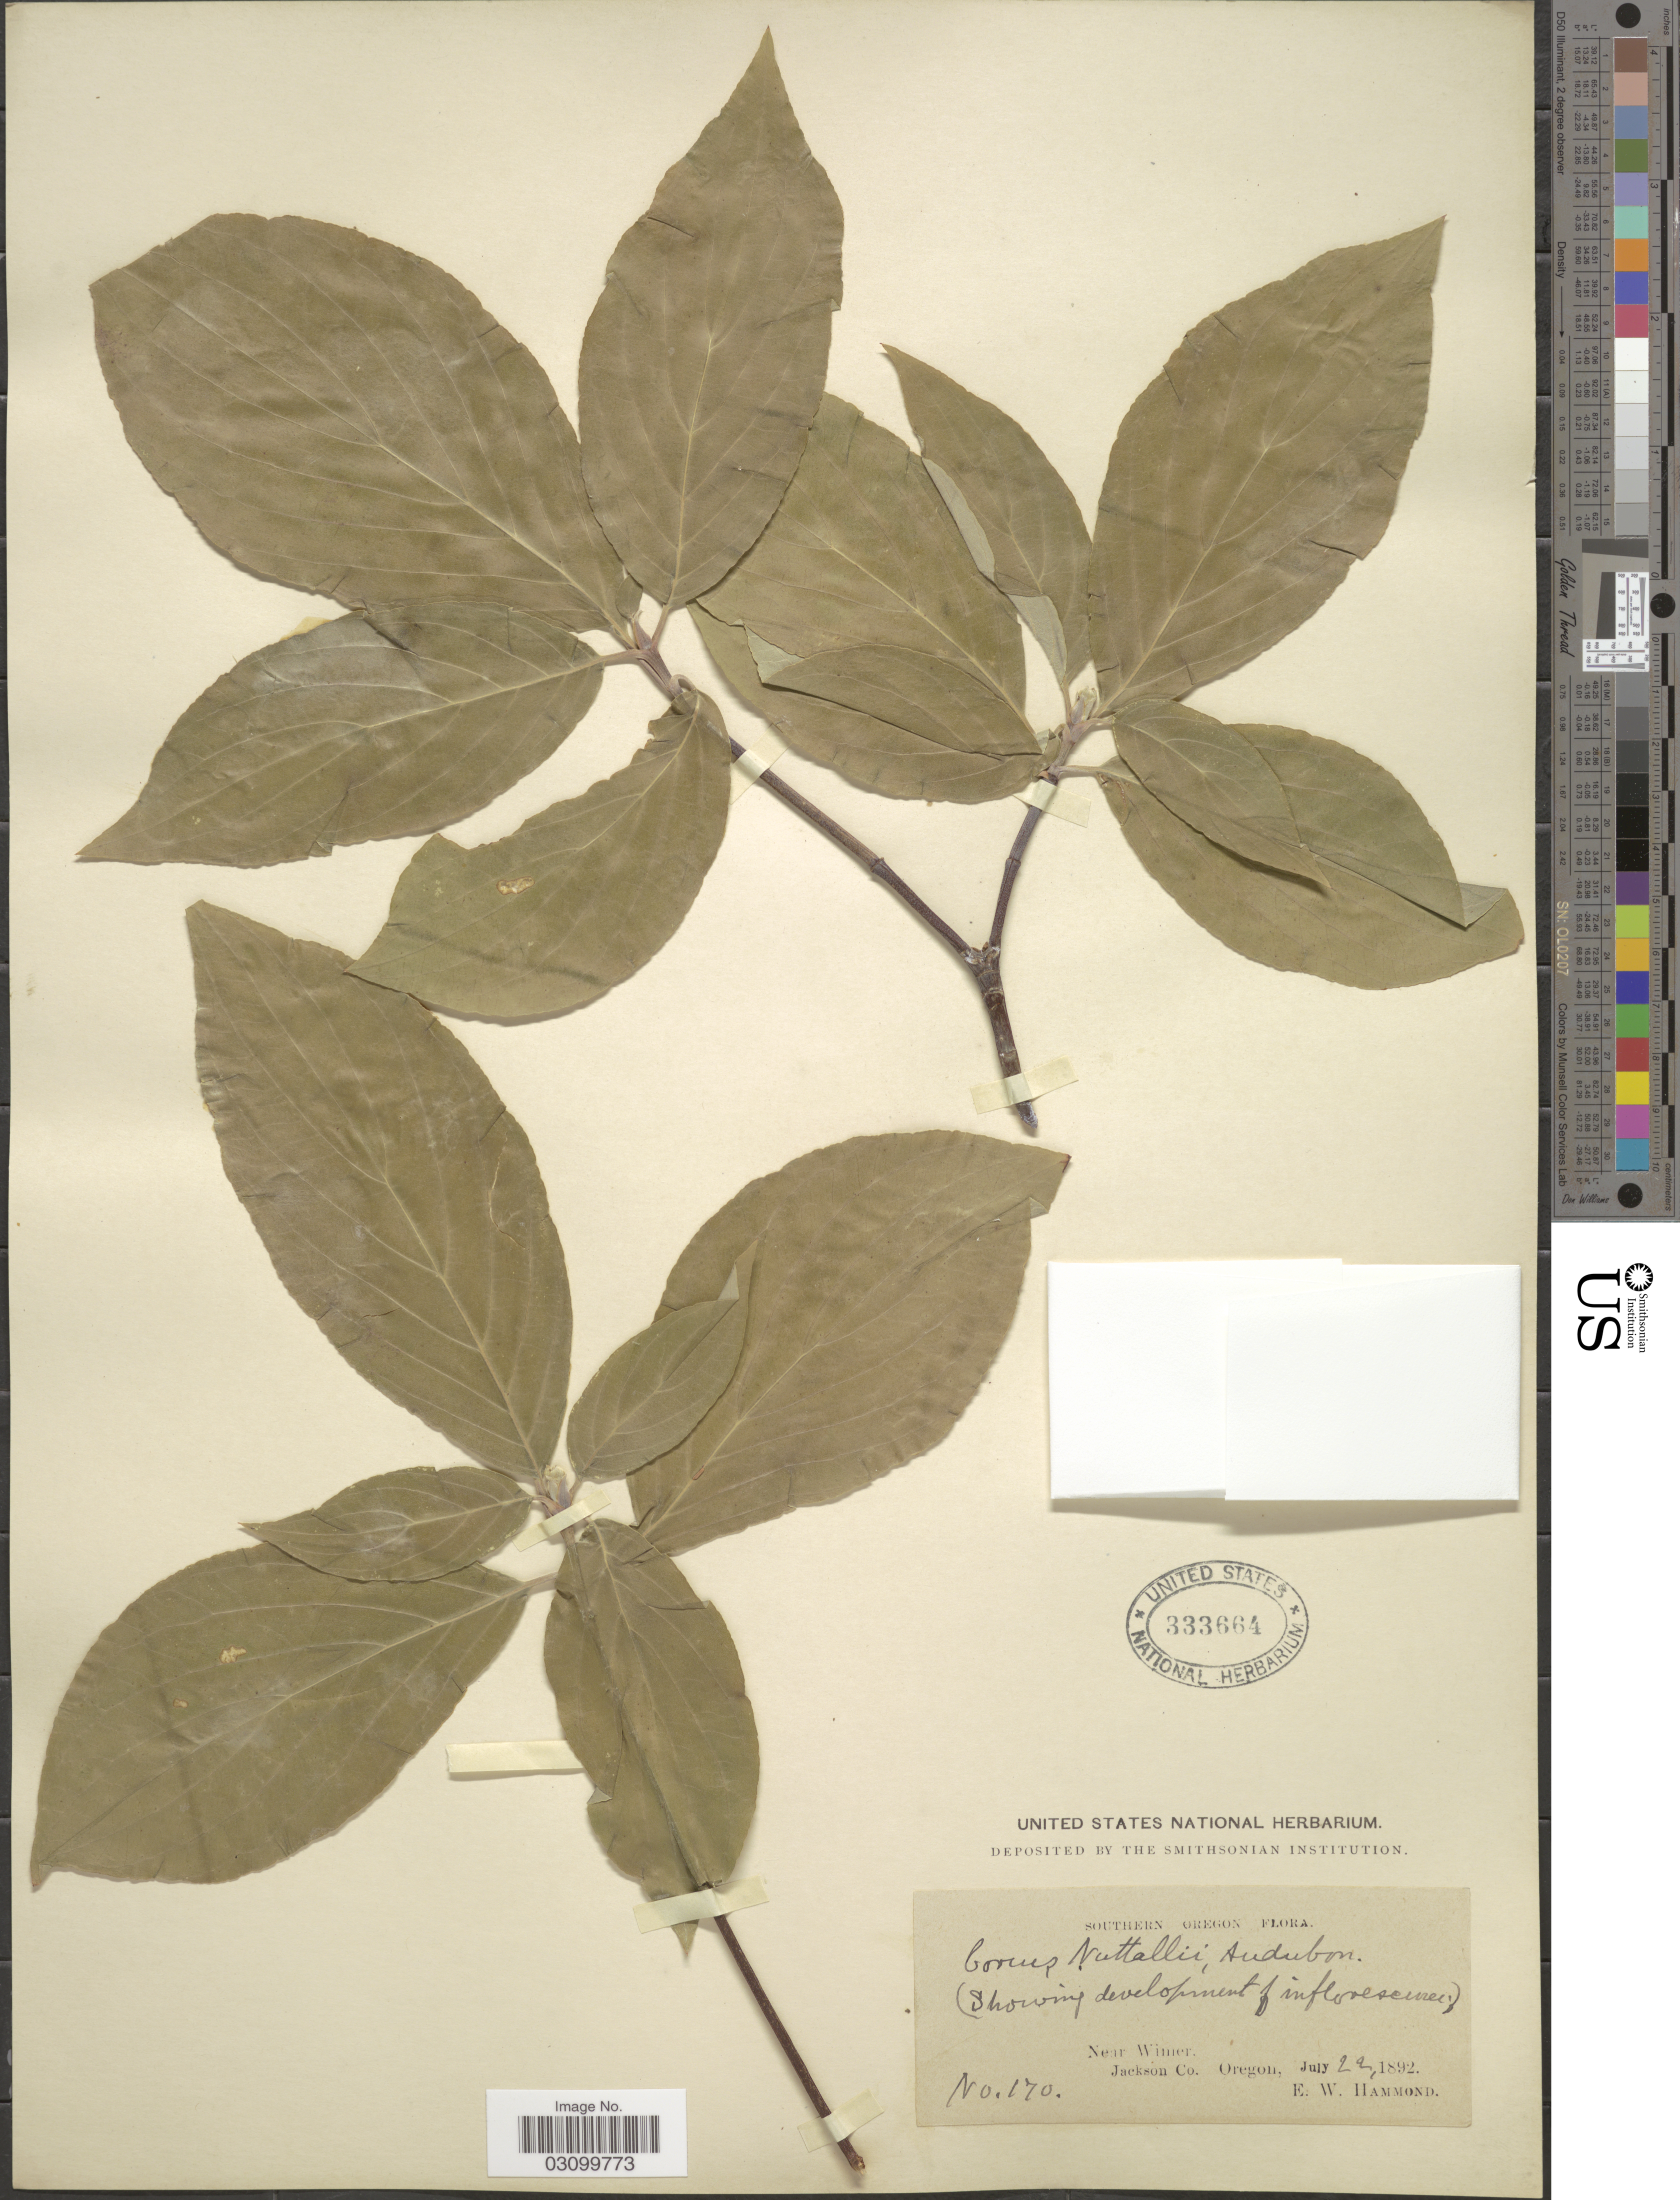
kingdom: Plantae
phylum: Tracheophyta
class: Magnoliopsida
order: Cornales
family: Cornaceae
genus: Cornus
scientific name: Cornus nuttallii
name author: Audubon ex Torr. & A. Gray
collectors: E. Hammond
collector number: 170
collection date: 1892-07-22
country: United States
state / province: Oregon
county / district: Jackson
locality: Southern Oregon. Near Wimer. Jackson Co.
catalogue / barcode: US 333664